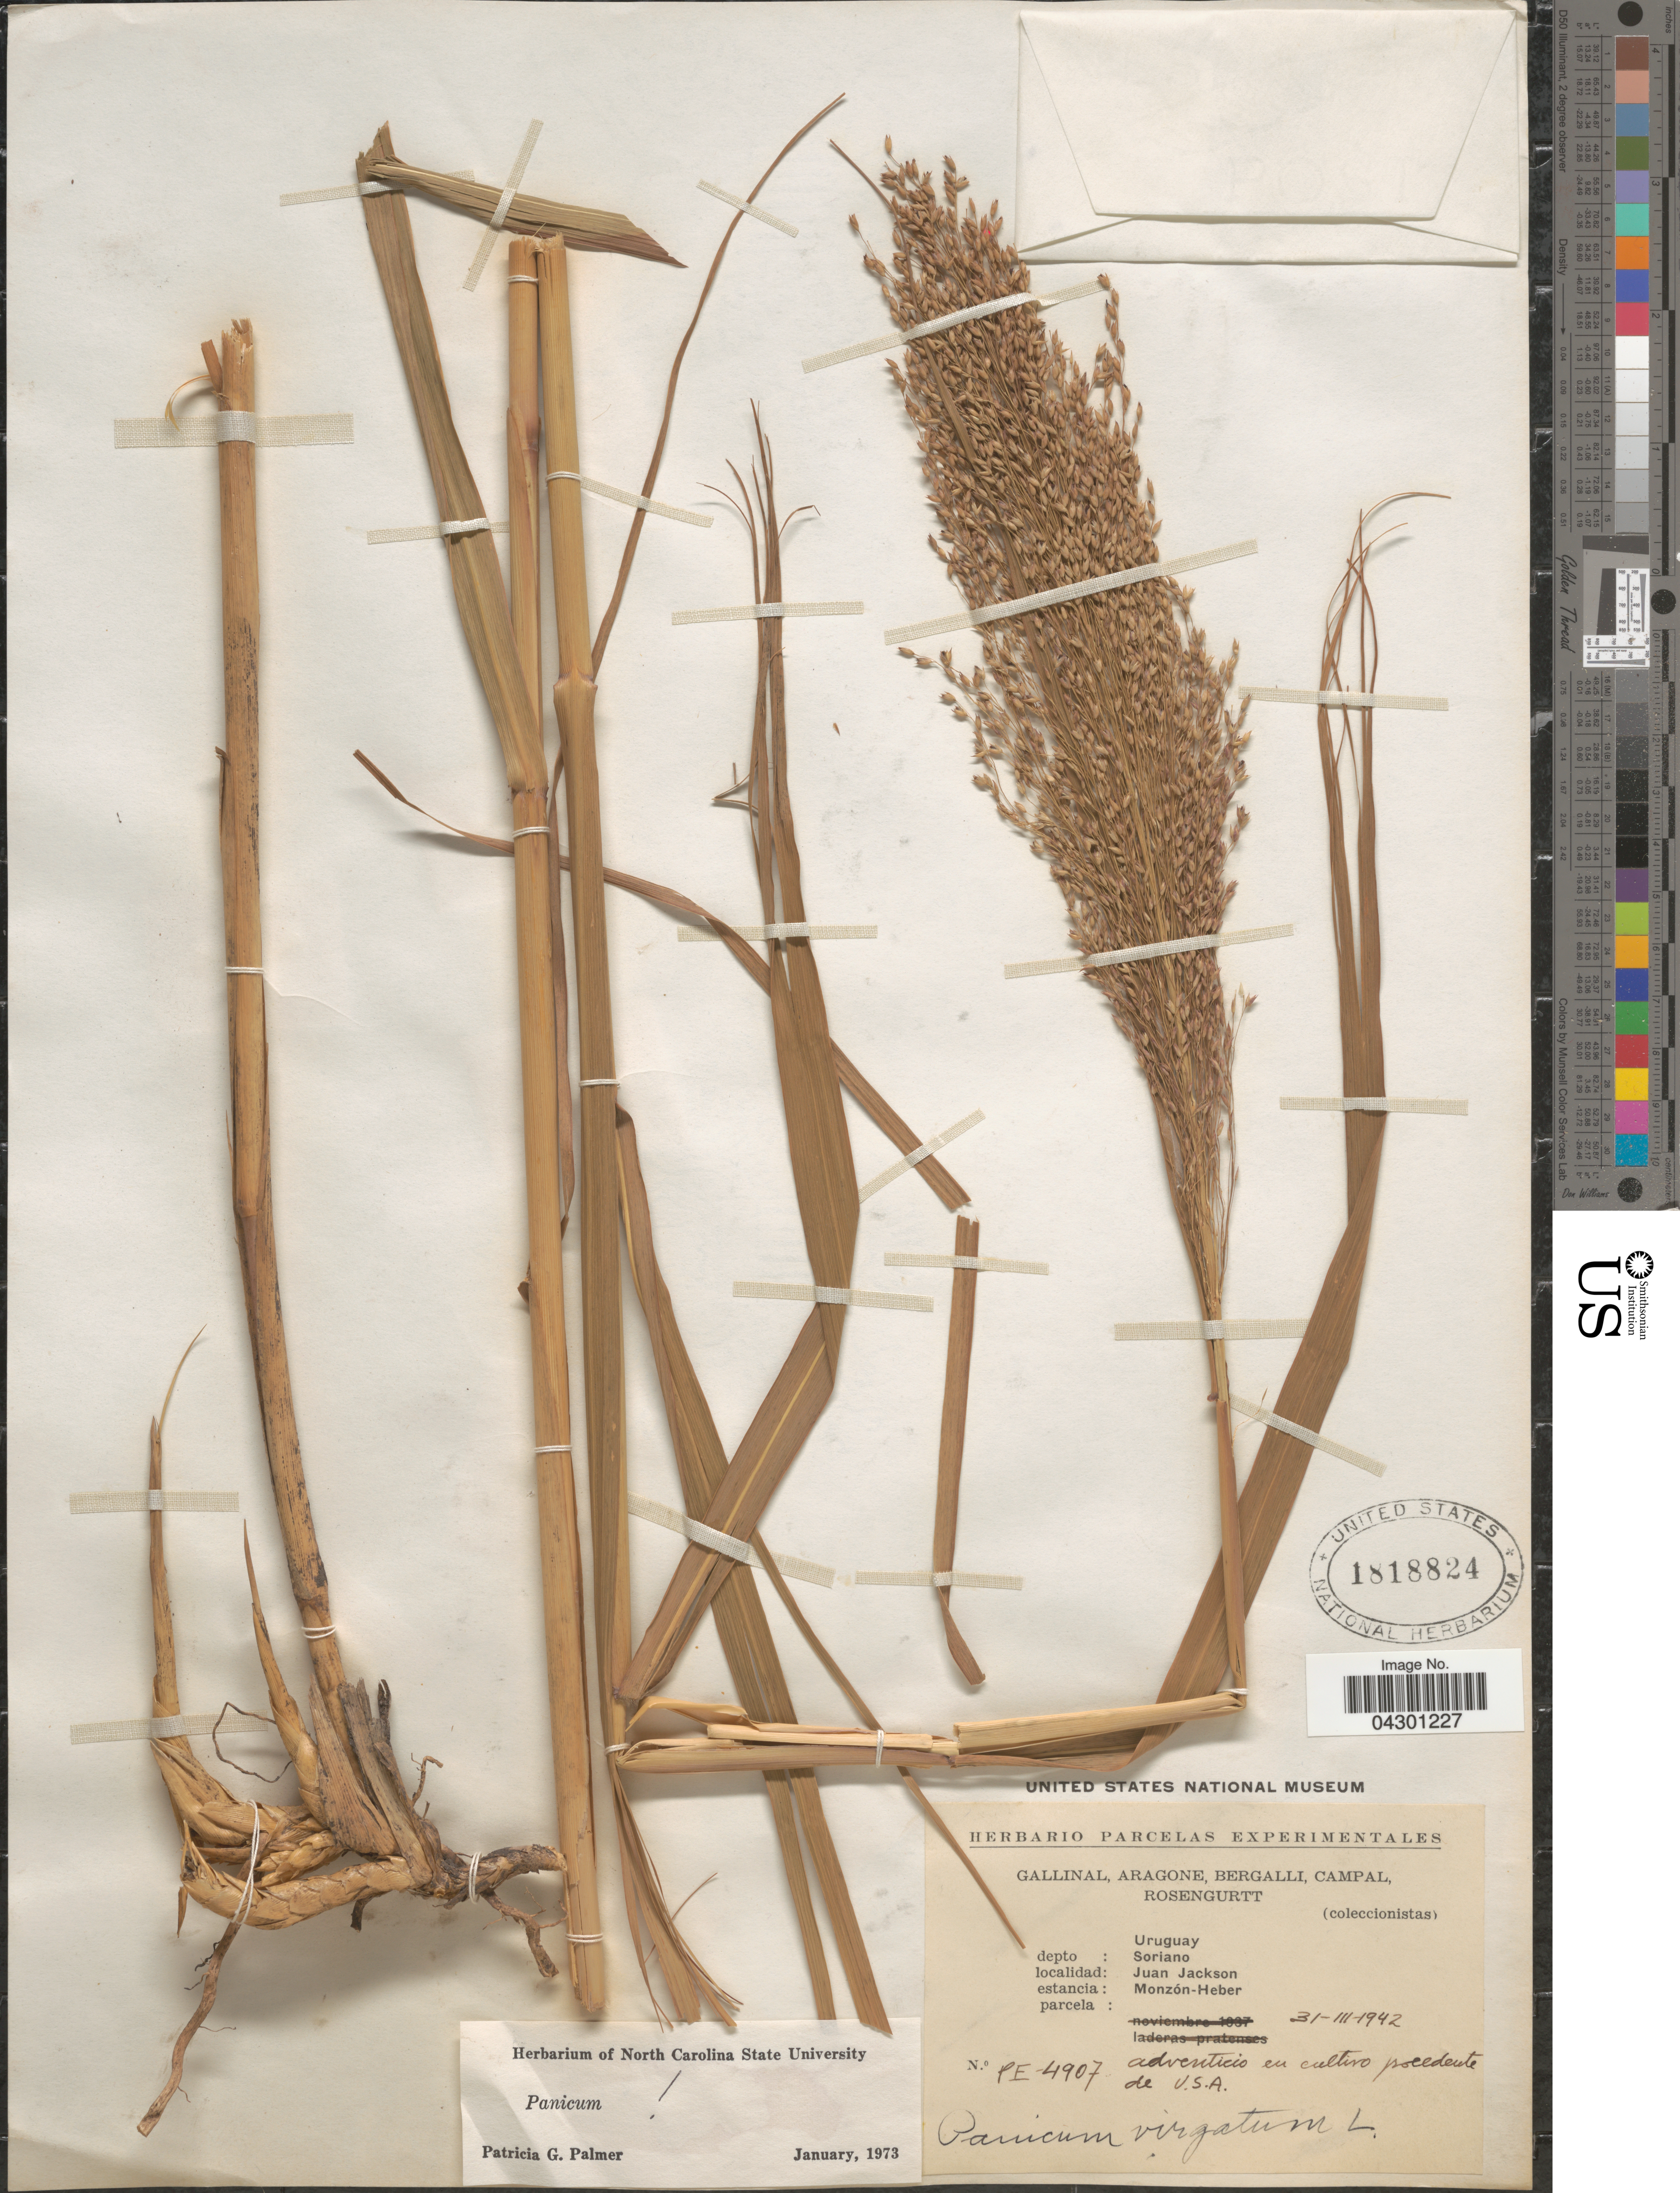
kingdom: Plantae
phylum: Tracheophyta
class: Liliopsida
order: Poales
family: Poaceae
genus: Panicum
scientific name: Panicum virgatum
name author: L.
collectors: -. Gallinal, -- Aragone, -- Bergalli, -- Campal & Rosengurtt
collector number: PE4907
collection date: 1942-03-31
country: Uruguay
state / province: Soriano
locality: Depto. Soriano. Estancia: Monzón-Heber.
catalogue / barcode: US 1818824